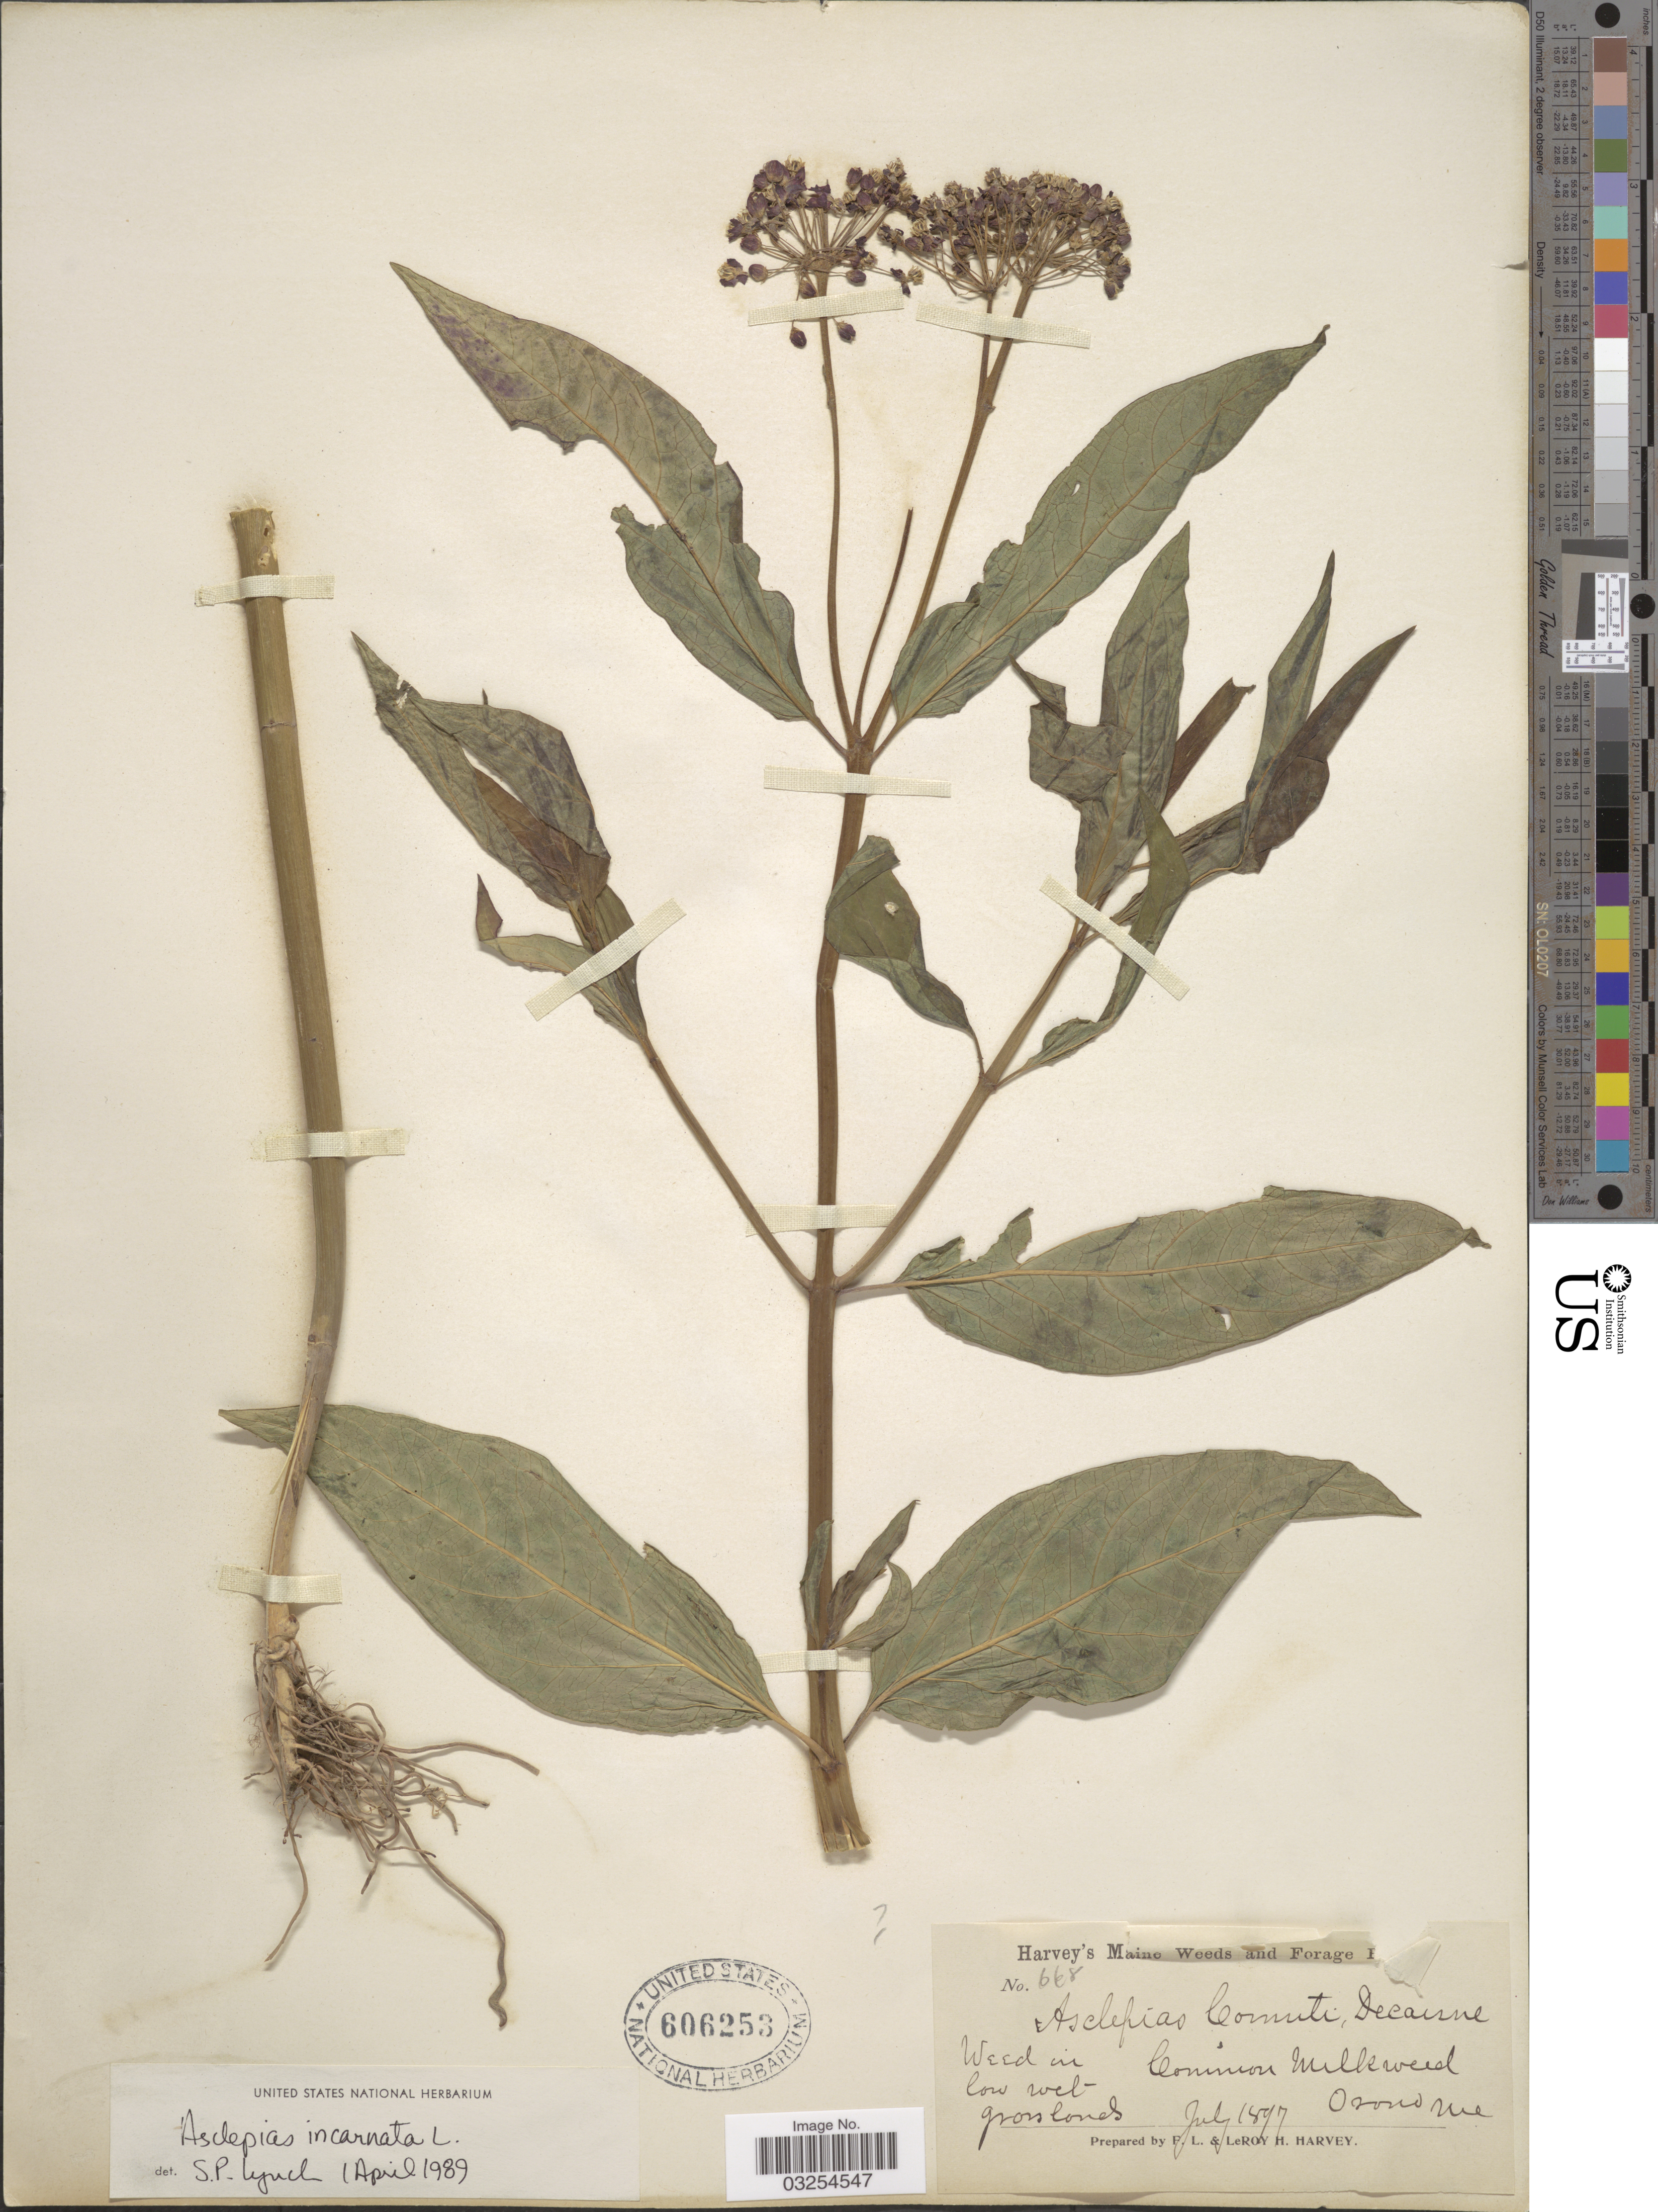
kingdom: Plantae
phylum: Tracheophyta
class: Magnoliopsida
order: Gentianales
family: Apocynaceae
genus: Asclepias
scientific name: Asclepias incarnata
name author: L.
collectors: F. L. Harvey & L. H. Harvey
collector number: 668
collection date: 1897-07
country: United States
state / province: Maine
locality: Orono.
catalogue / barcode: US 606253